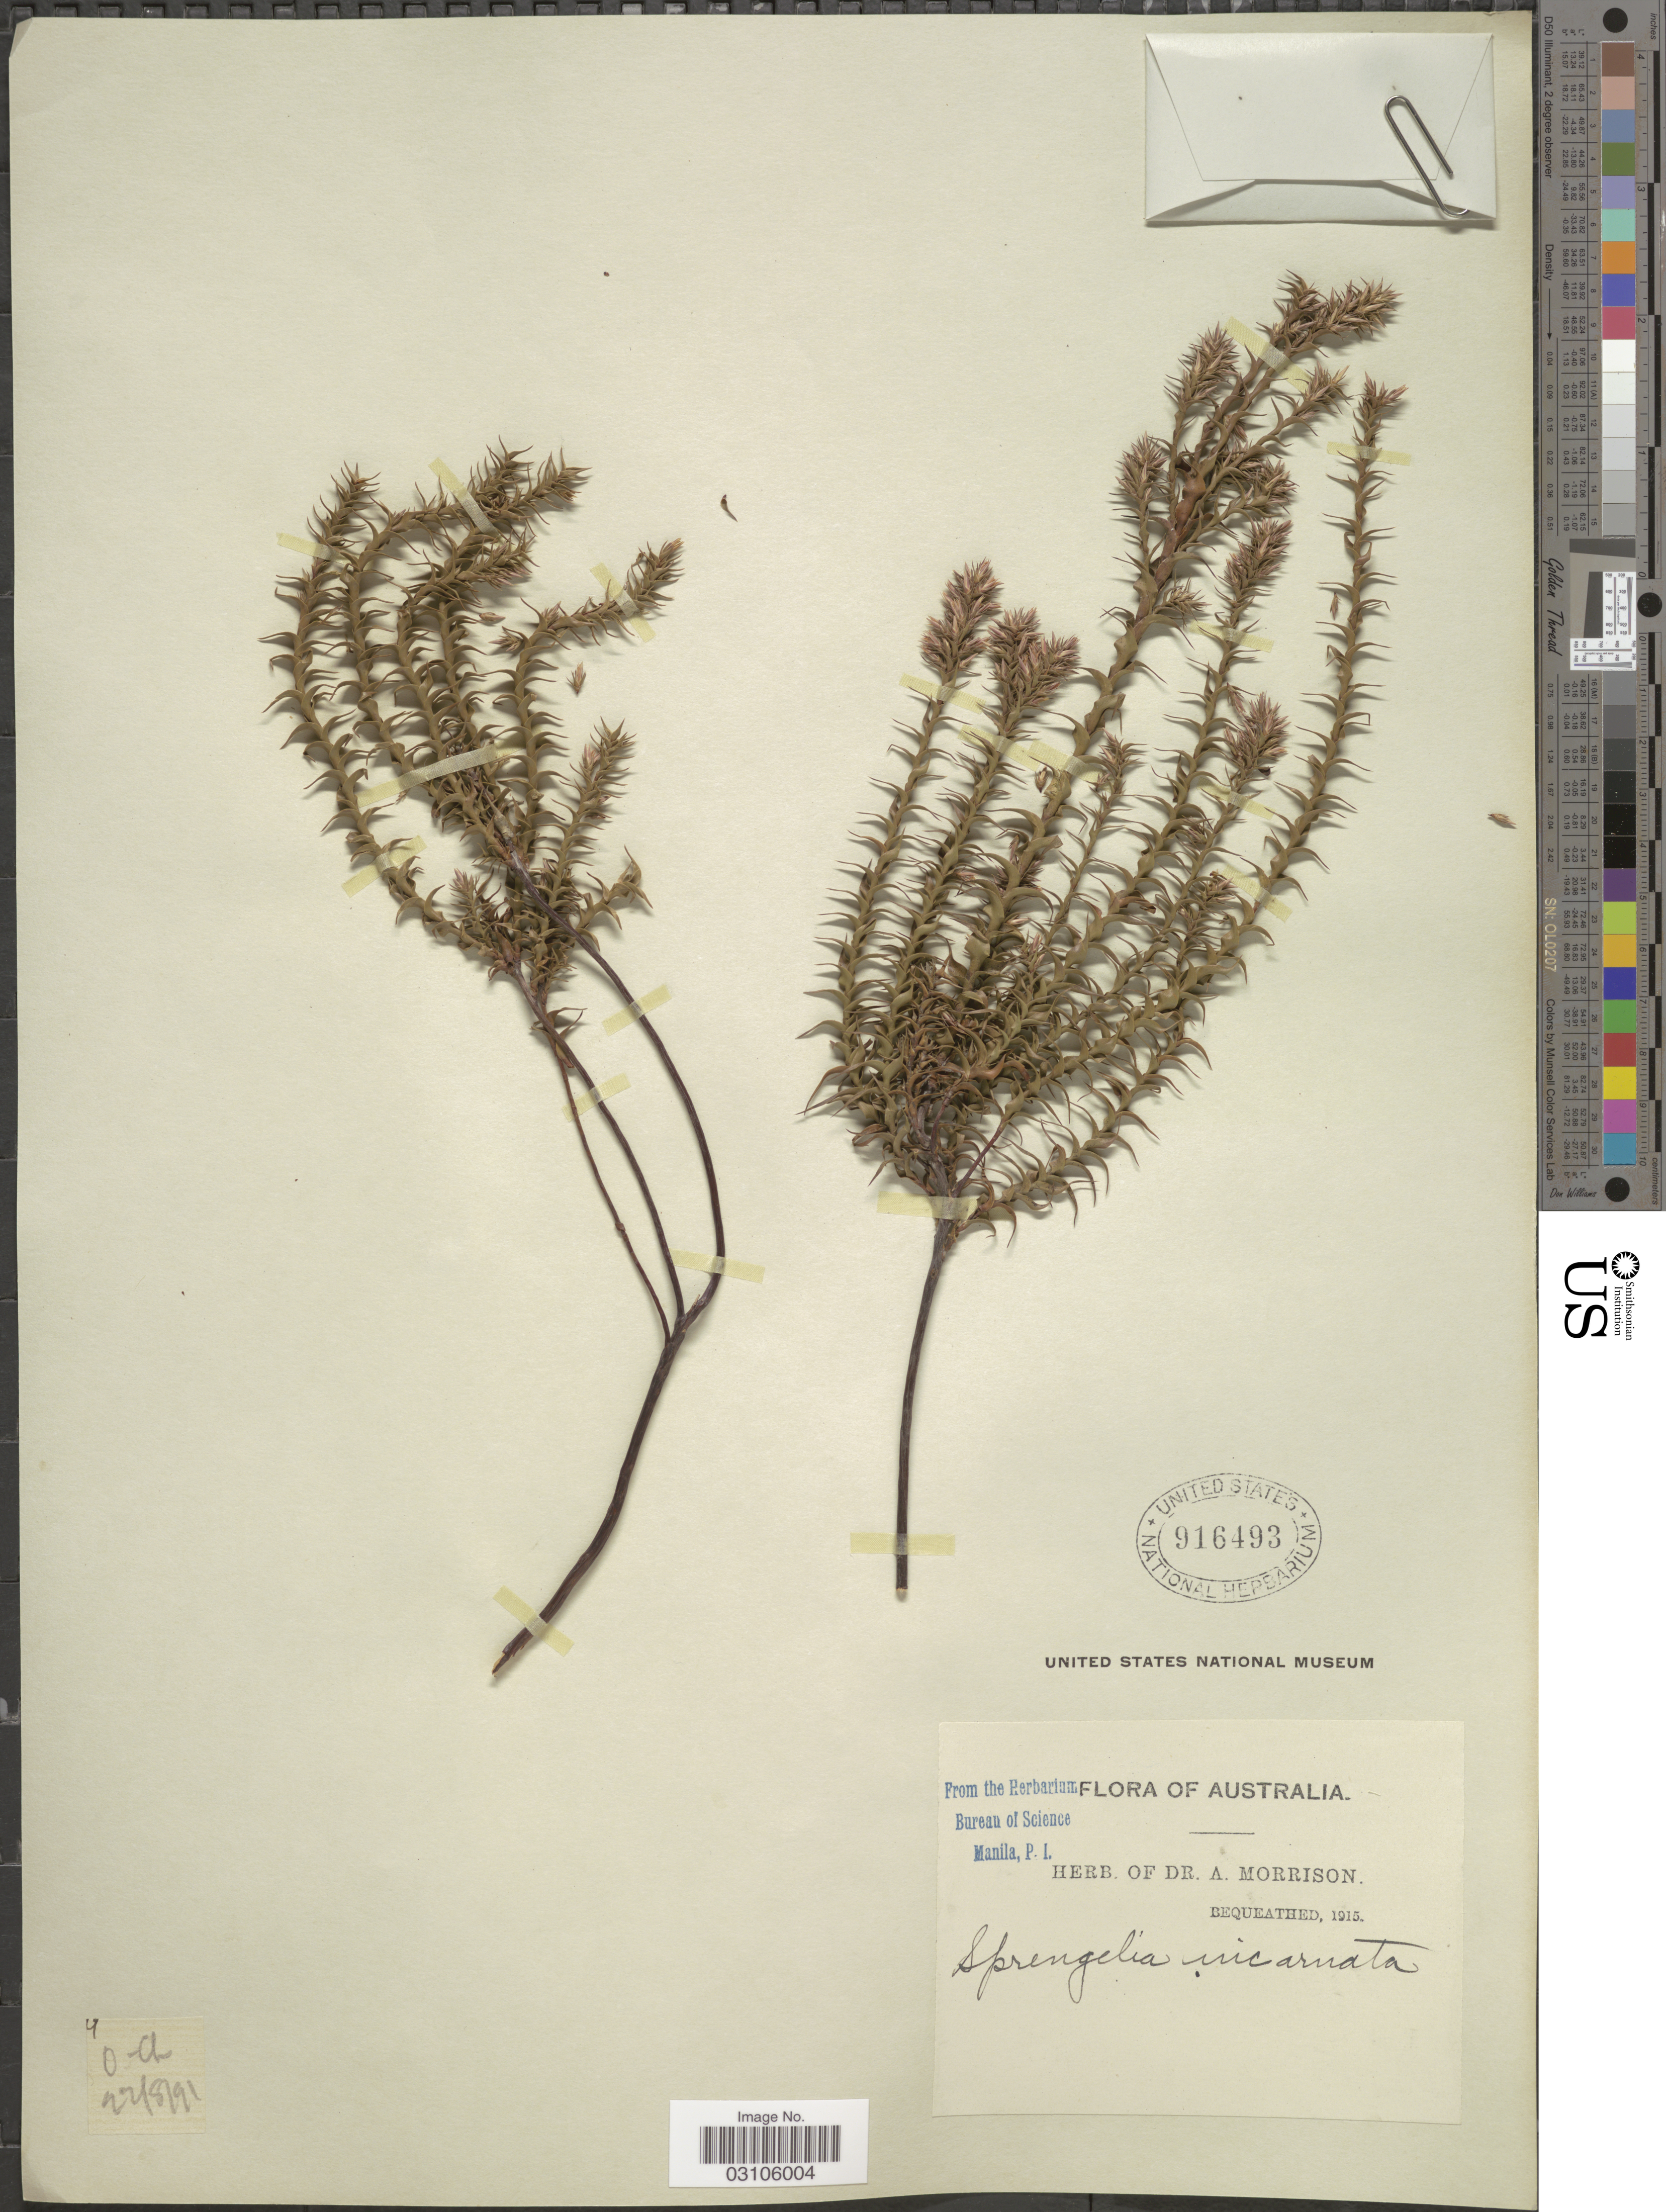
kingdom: Plantae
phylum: Tracheophyta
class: Magnoliopsida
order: Ericales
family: Ericaceae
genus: Sprengelia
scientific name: Sprengelia incarnata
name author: L.S. Sm.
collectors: ex herb. Dr. A. Morrison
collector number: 4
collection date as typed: Transcribed d/m/y: 22/8/91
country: Australia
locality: O-Ch [unsure placement]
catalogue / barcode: US 916493